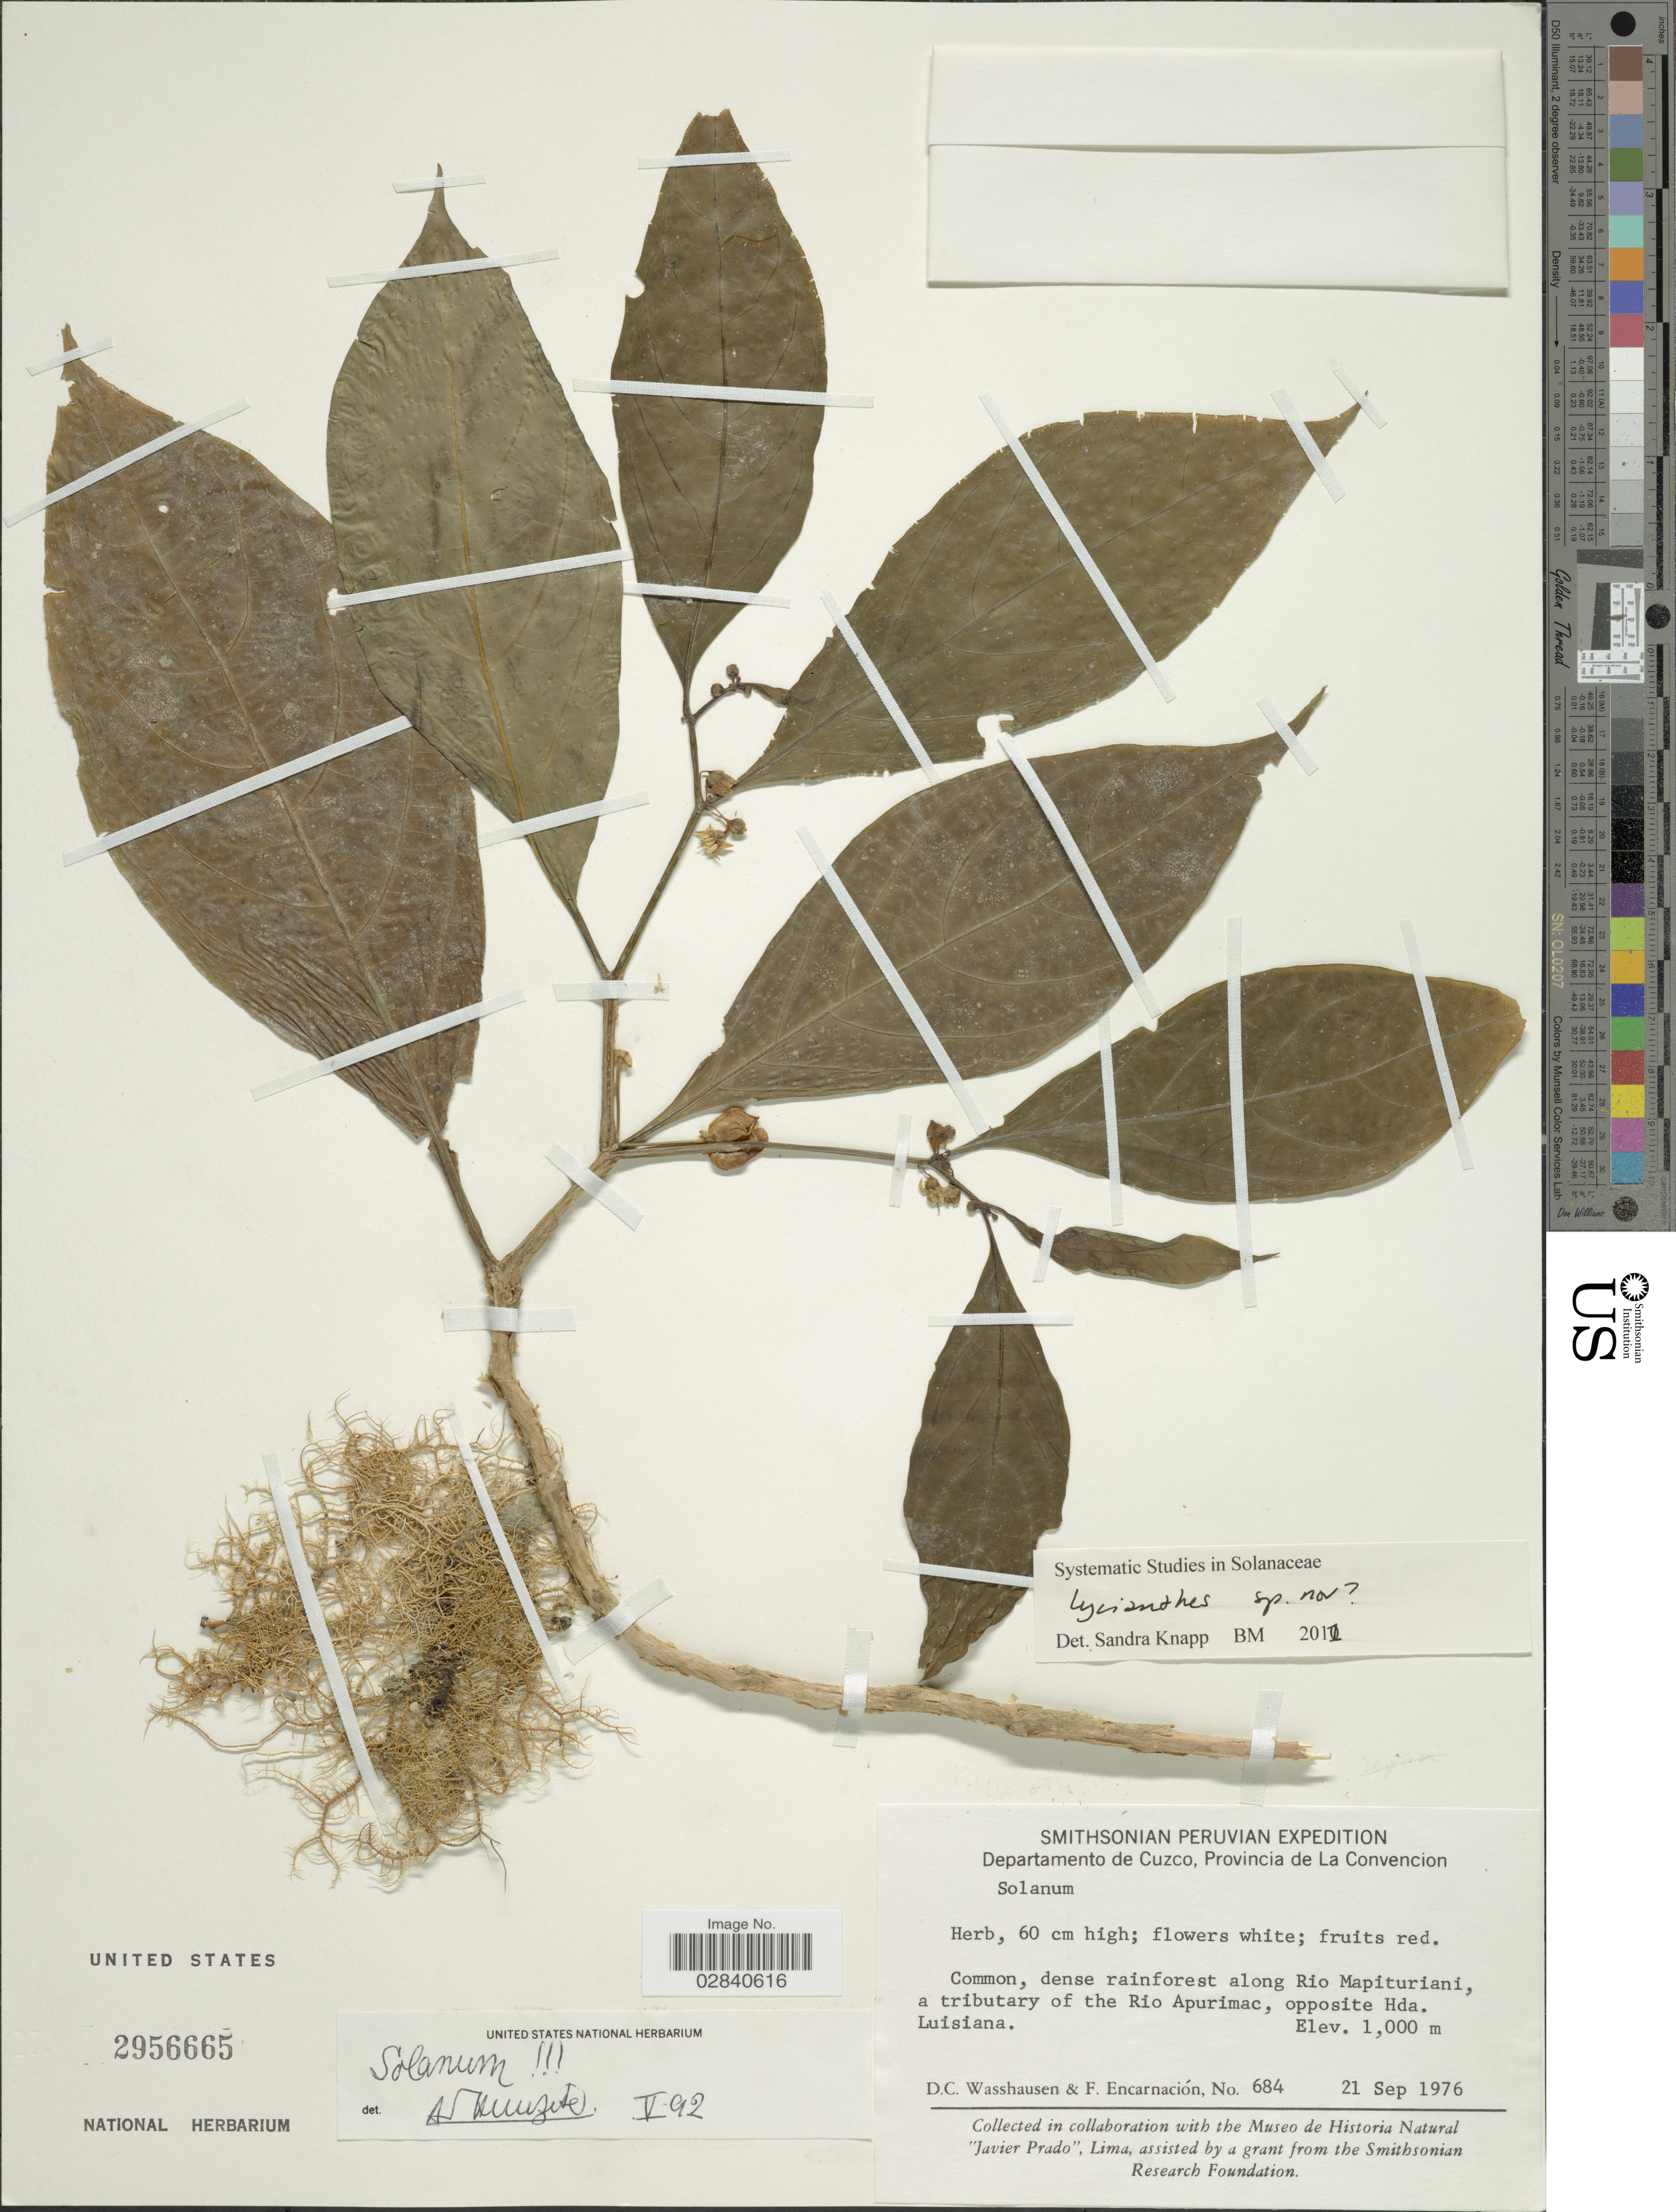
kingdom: Plantae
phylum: Tracheophyta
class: Magnoliopsida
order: Solanales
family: Solanaceae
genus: Lycianthes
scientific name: Lycianthes sp.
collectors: D. C. Wasshausen & F. Encarnación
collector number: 684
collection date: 1976-09-21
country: Peru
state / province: Cusco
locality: Departamento de Cuzco, Provincia de La Convencion, dense rainforest along Rio Mapituriani, a tributary of the Rio Apurimac, opposite Hda. Luisiana.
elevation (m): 1000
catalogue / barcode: US 2956665